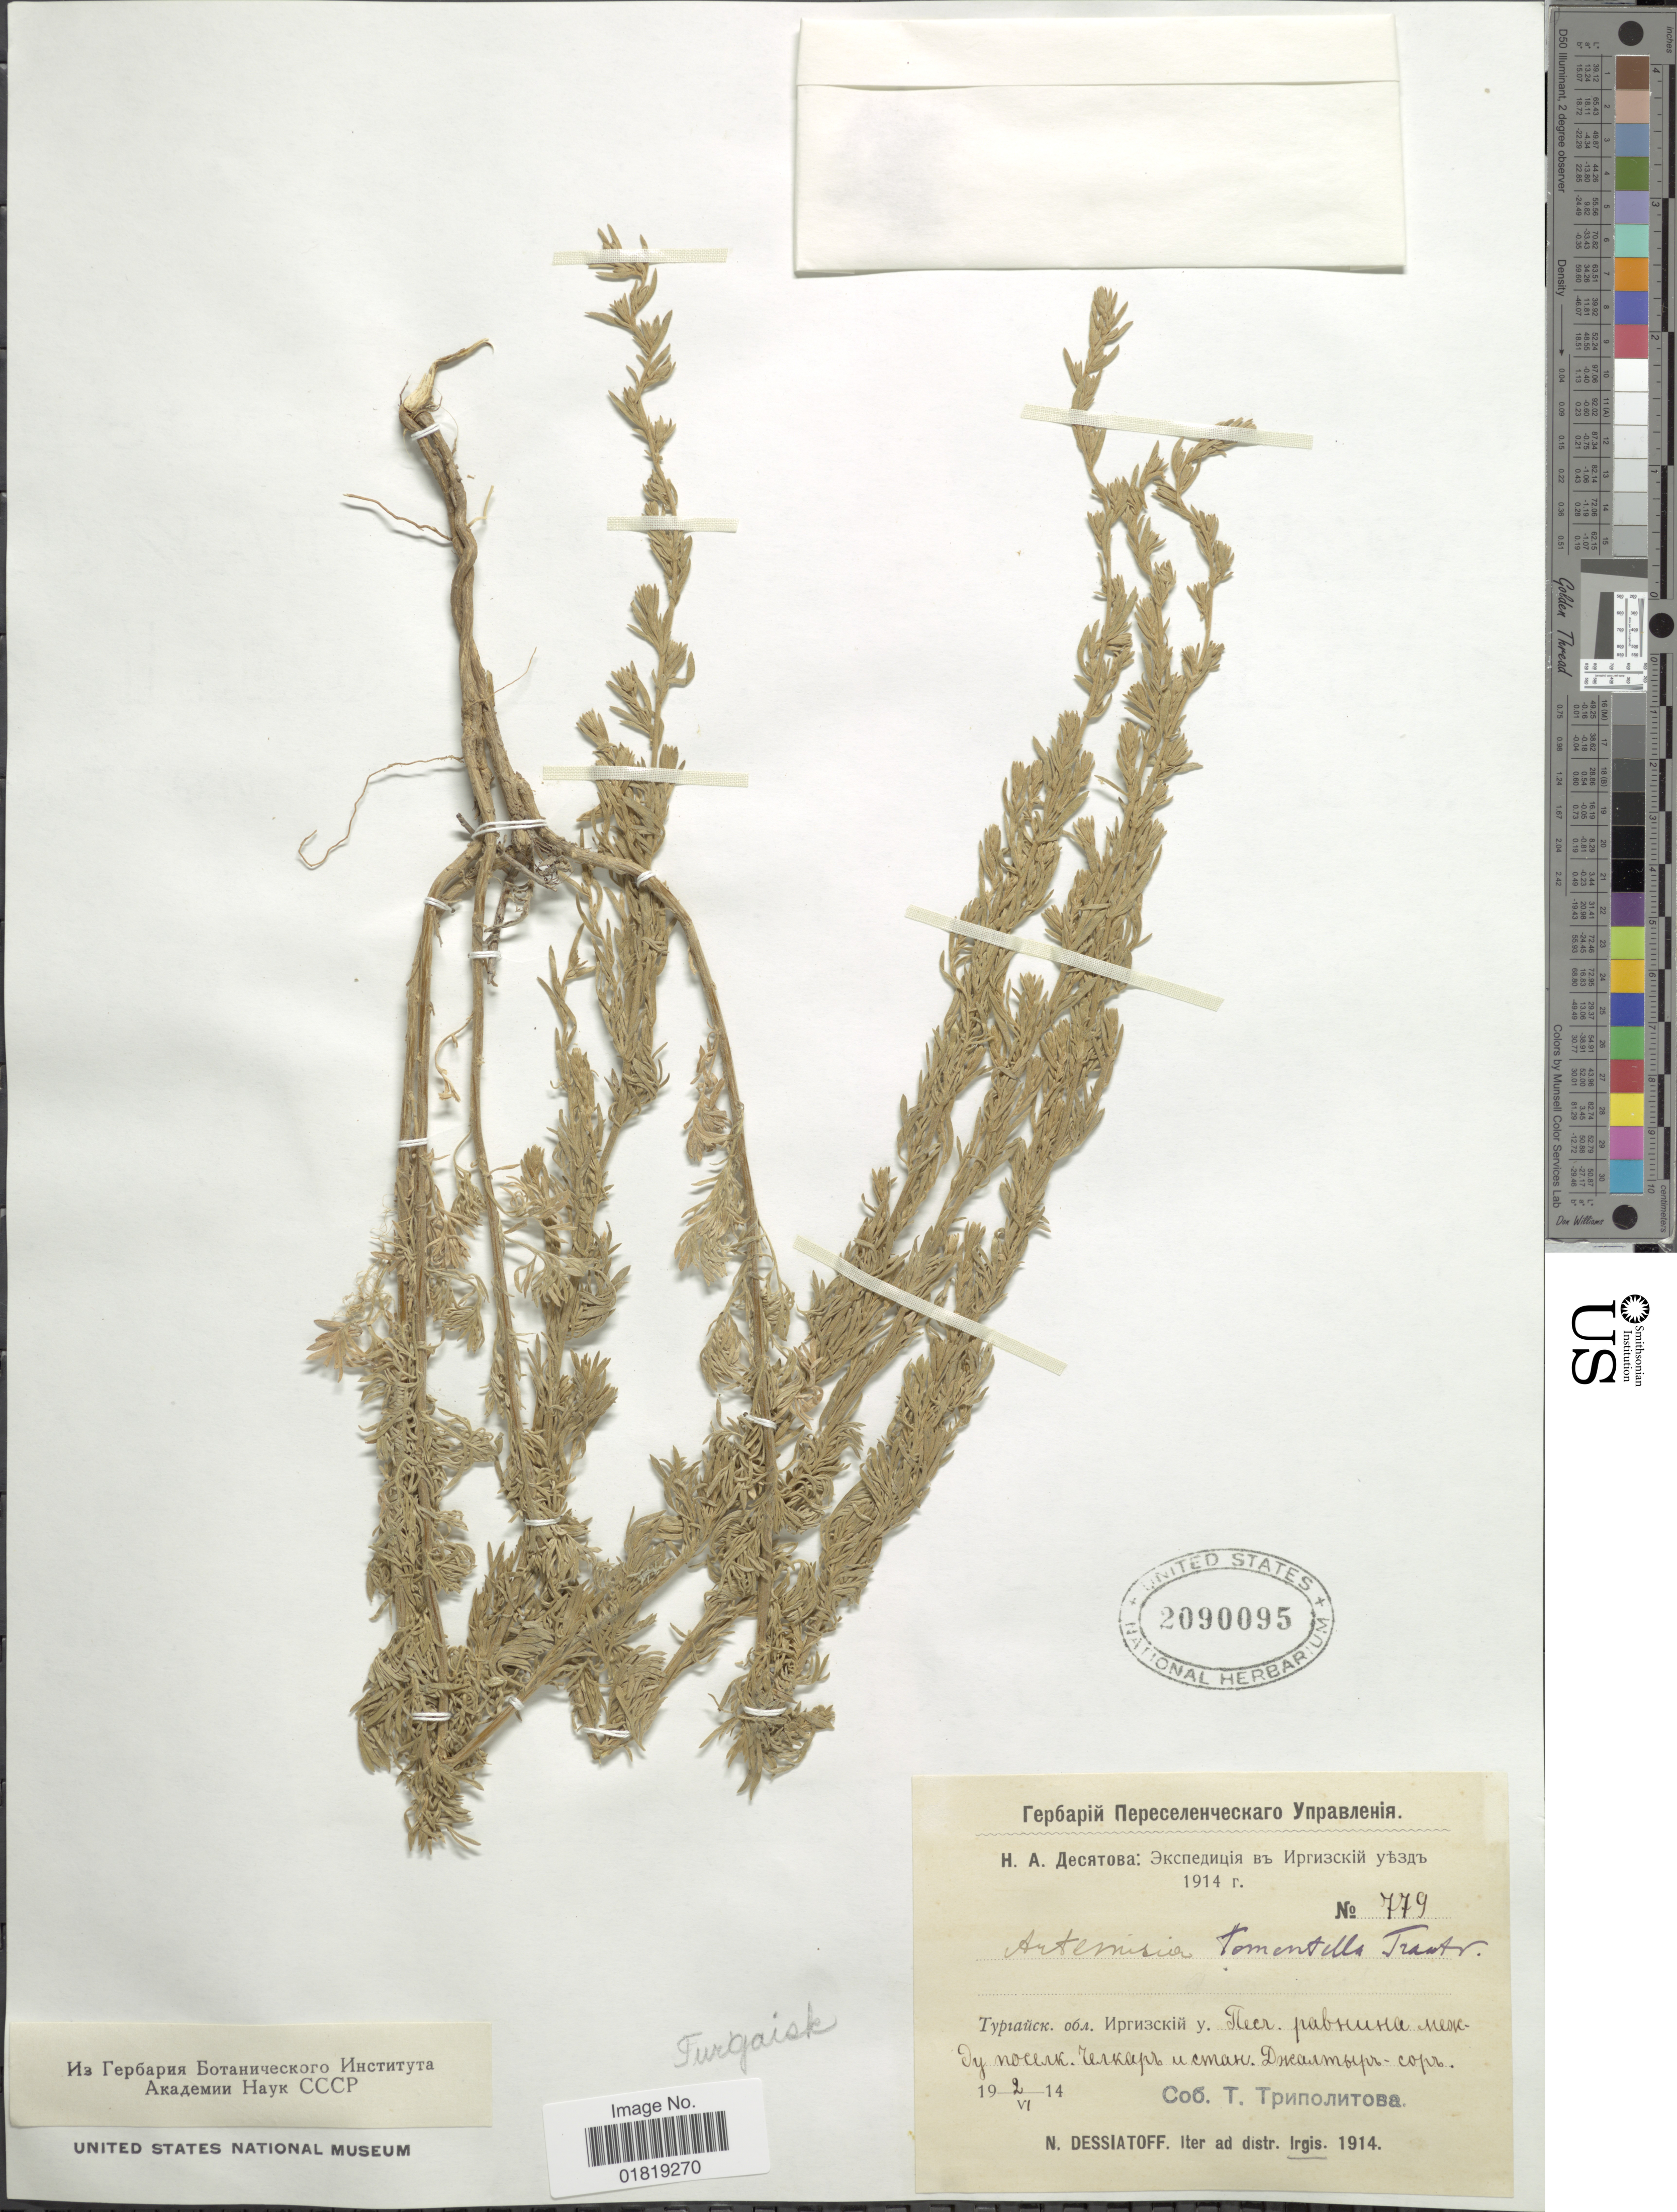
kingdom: Plantae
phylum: Tracheophyta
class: Magnoliopsida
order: Asterales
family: Asteraceae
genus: Artemisia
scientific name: Artemisia tomentella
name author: Trautv.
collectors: N. Dessiatoff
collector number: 779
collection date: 1914-06-02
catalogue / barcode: US 2090095